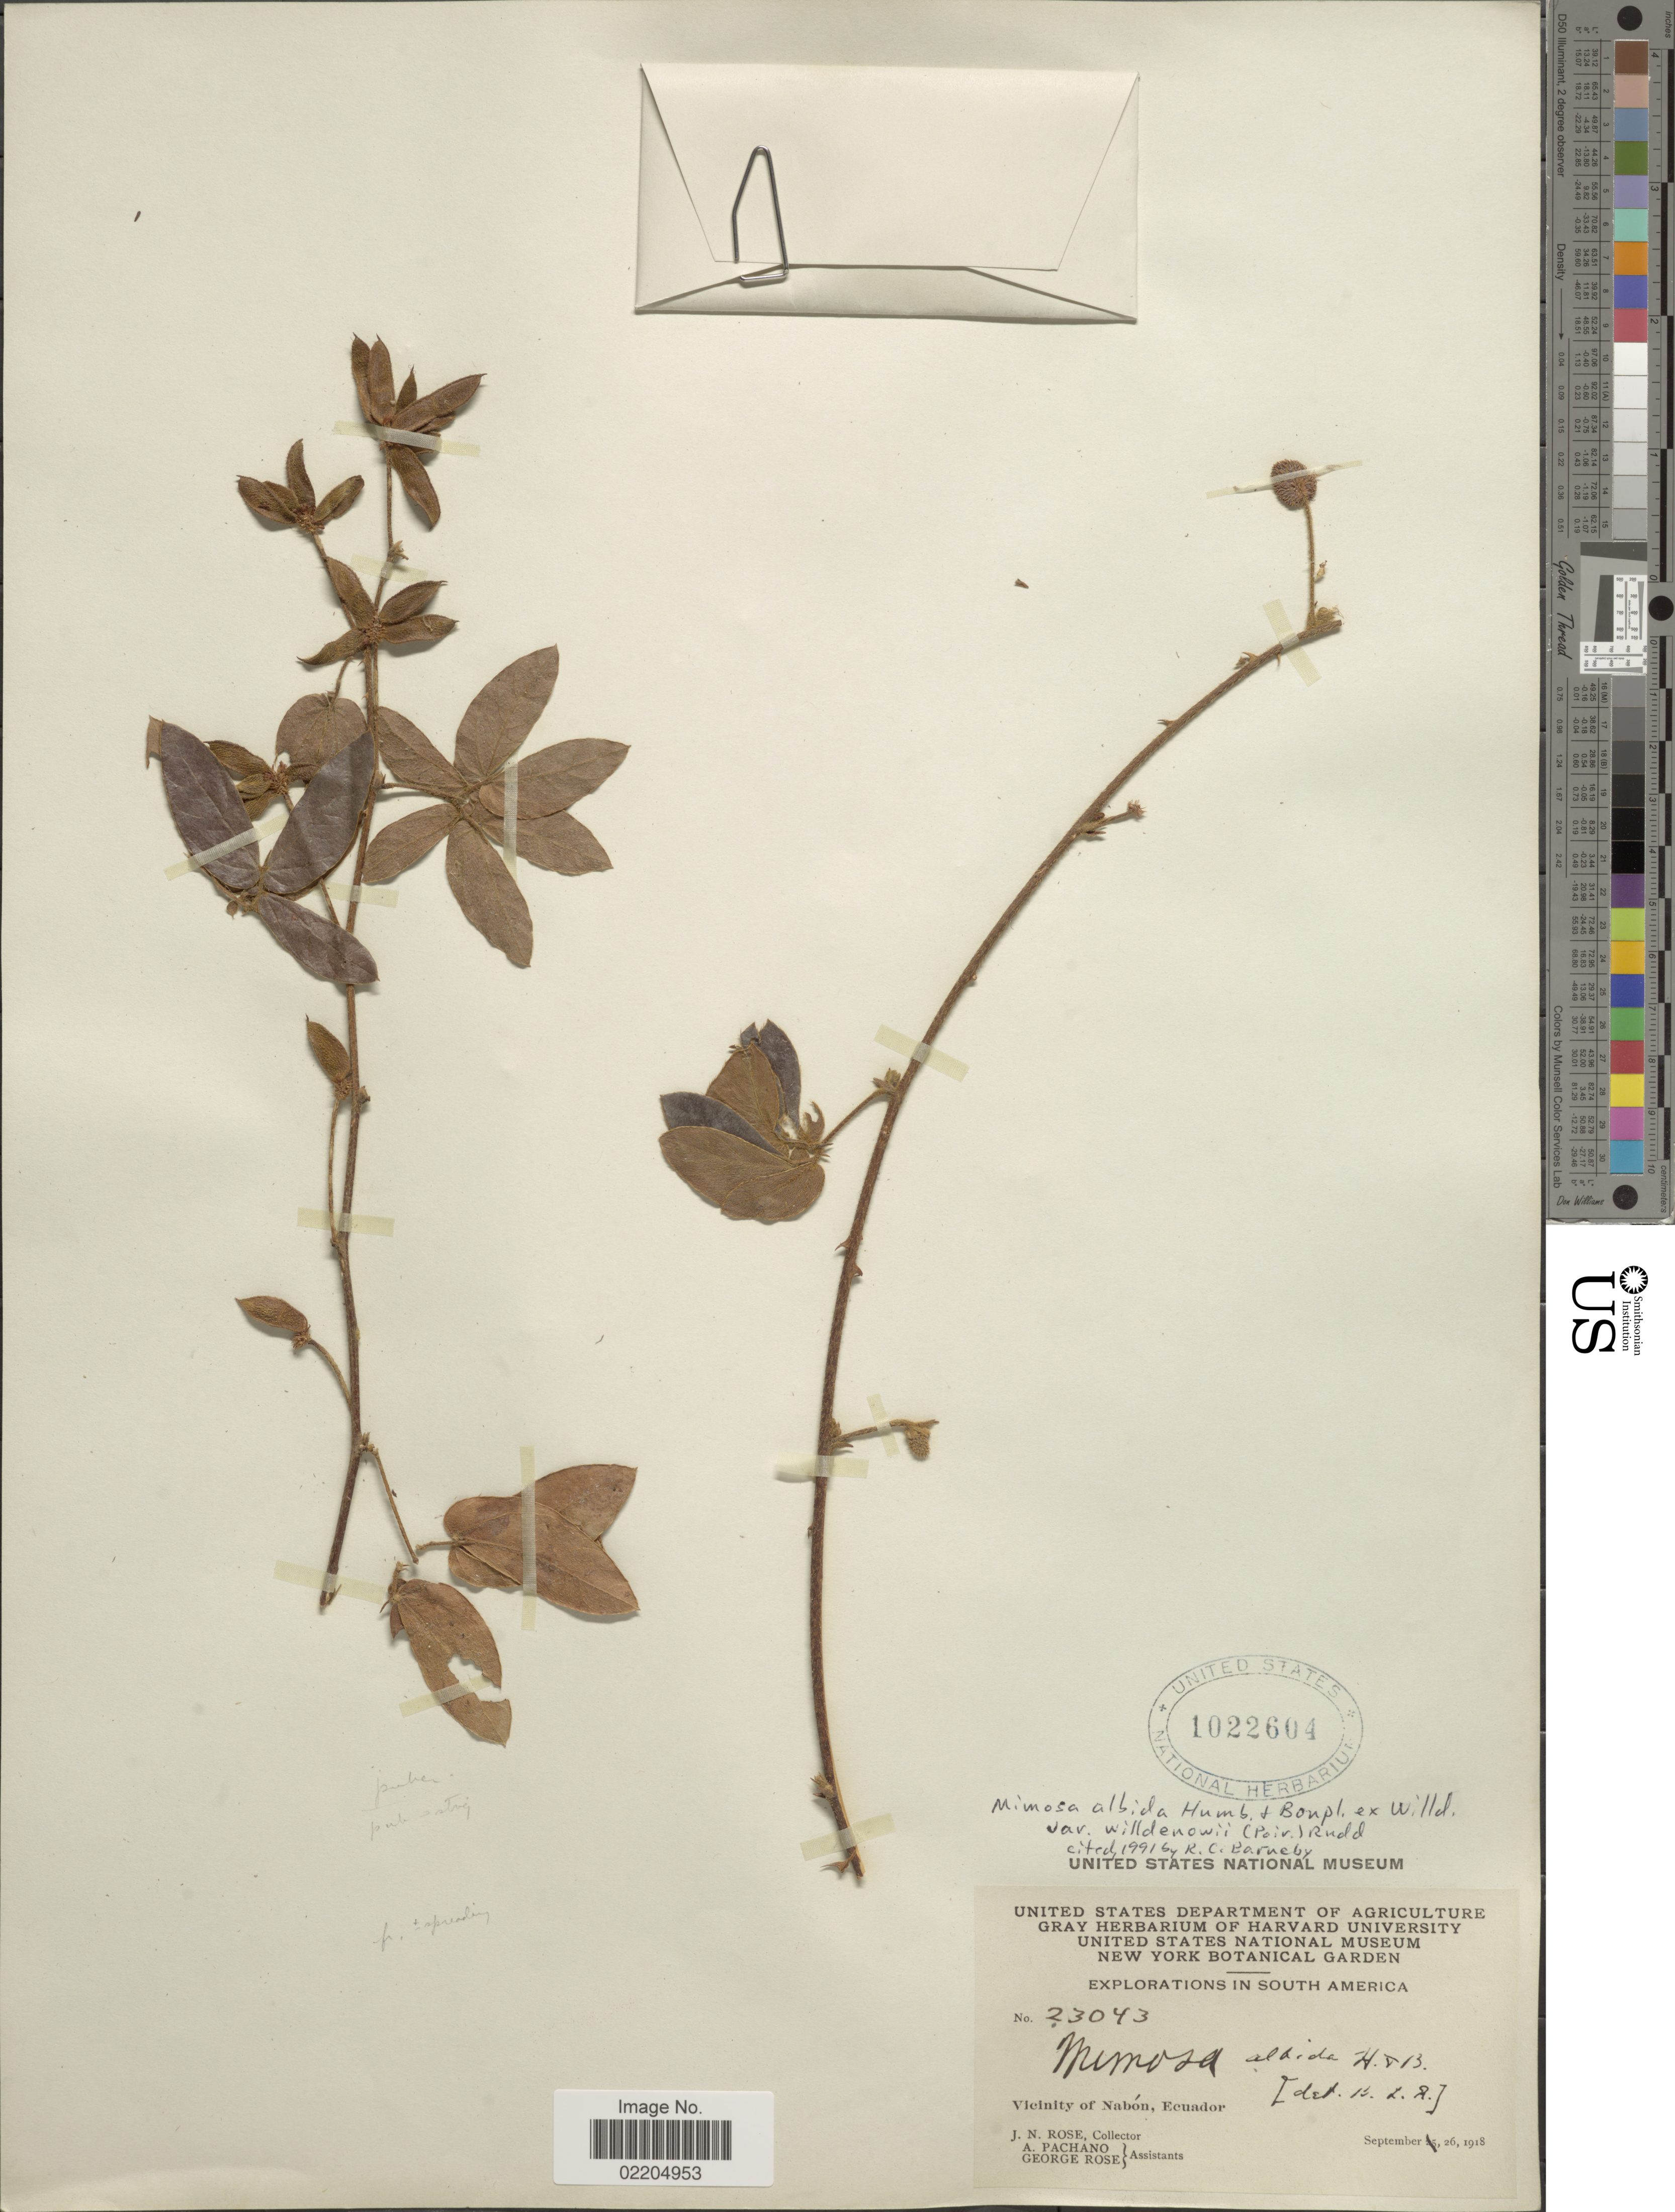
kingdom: Plantae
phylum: Tracheophyta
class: Magnoliopsida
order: Fabales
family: Fabaceae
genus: Mimosa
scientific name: Mimosa albida var. willdenowii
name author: (Poir.) Rudd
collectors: J. N. Rose, A. Pachano & G. Rose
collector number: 23043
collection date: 1918-09-26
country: Ecuador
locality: Vicinity of Nabon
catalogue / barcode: US 1022604